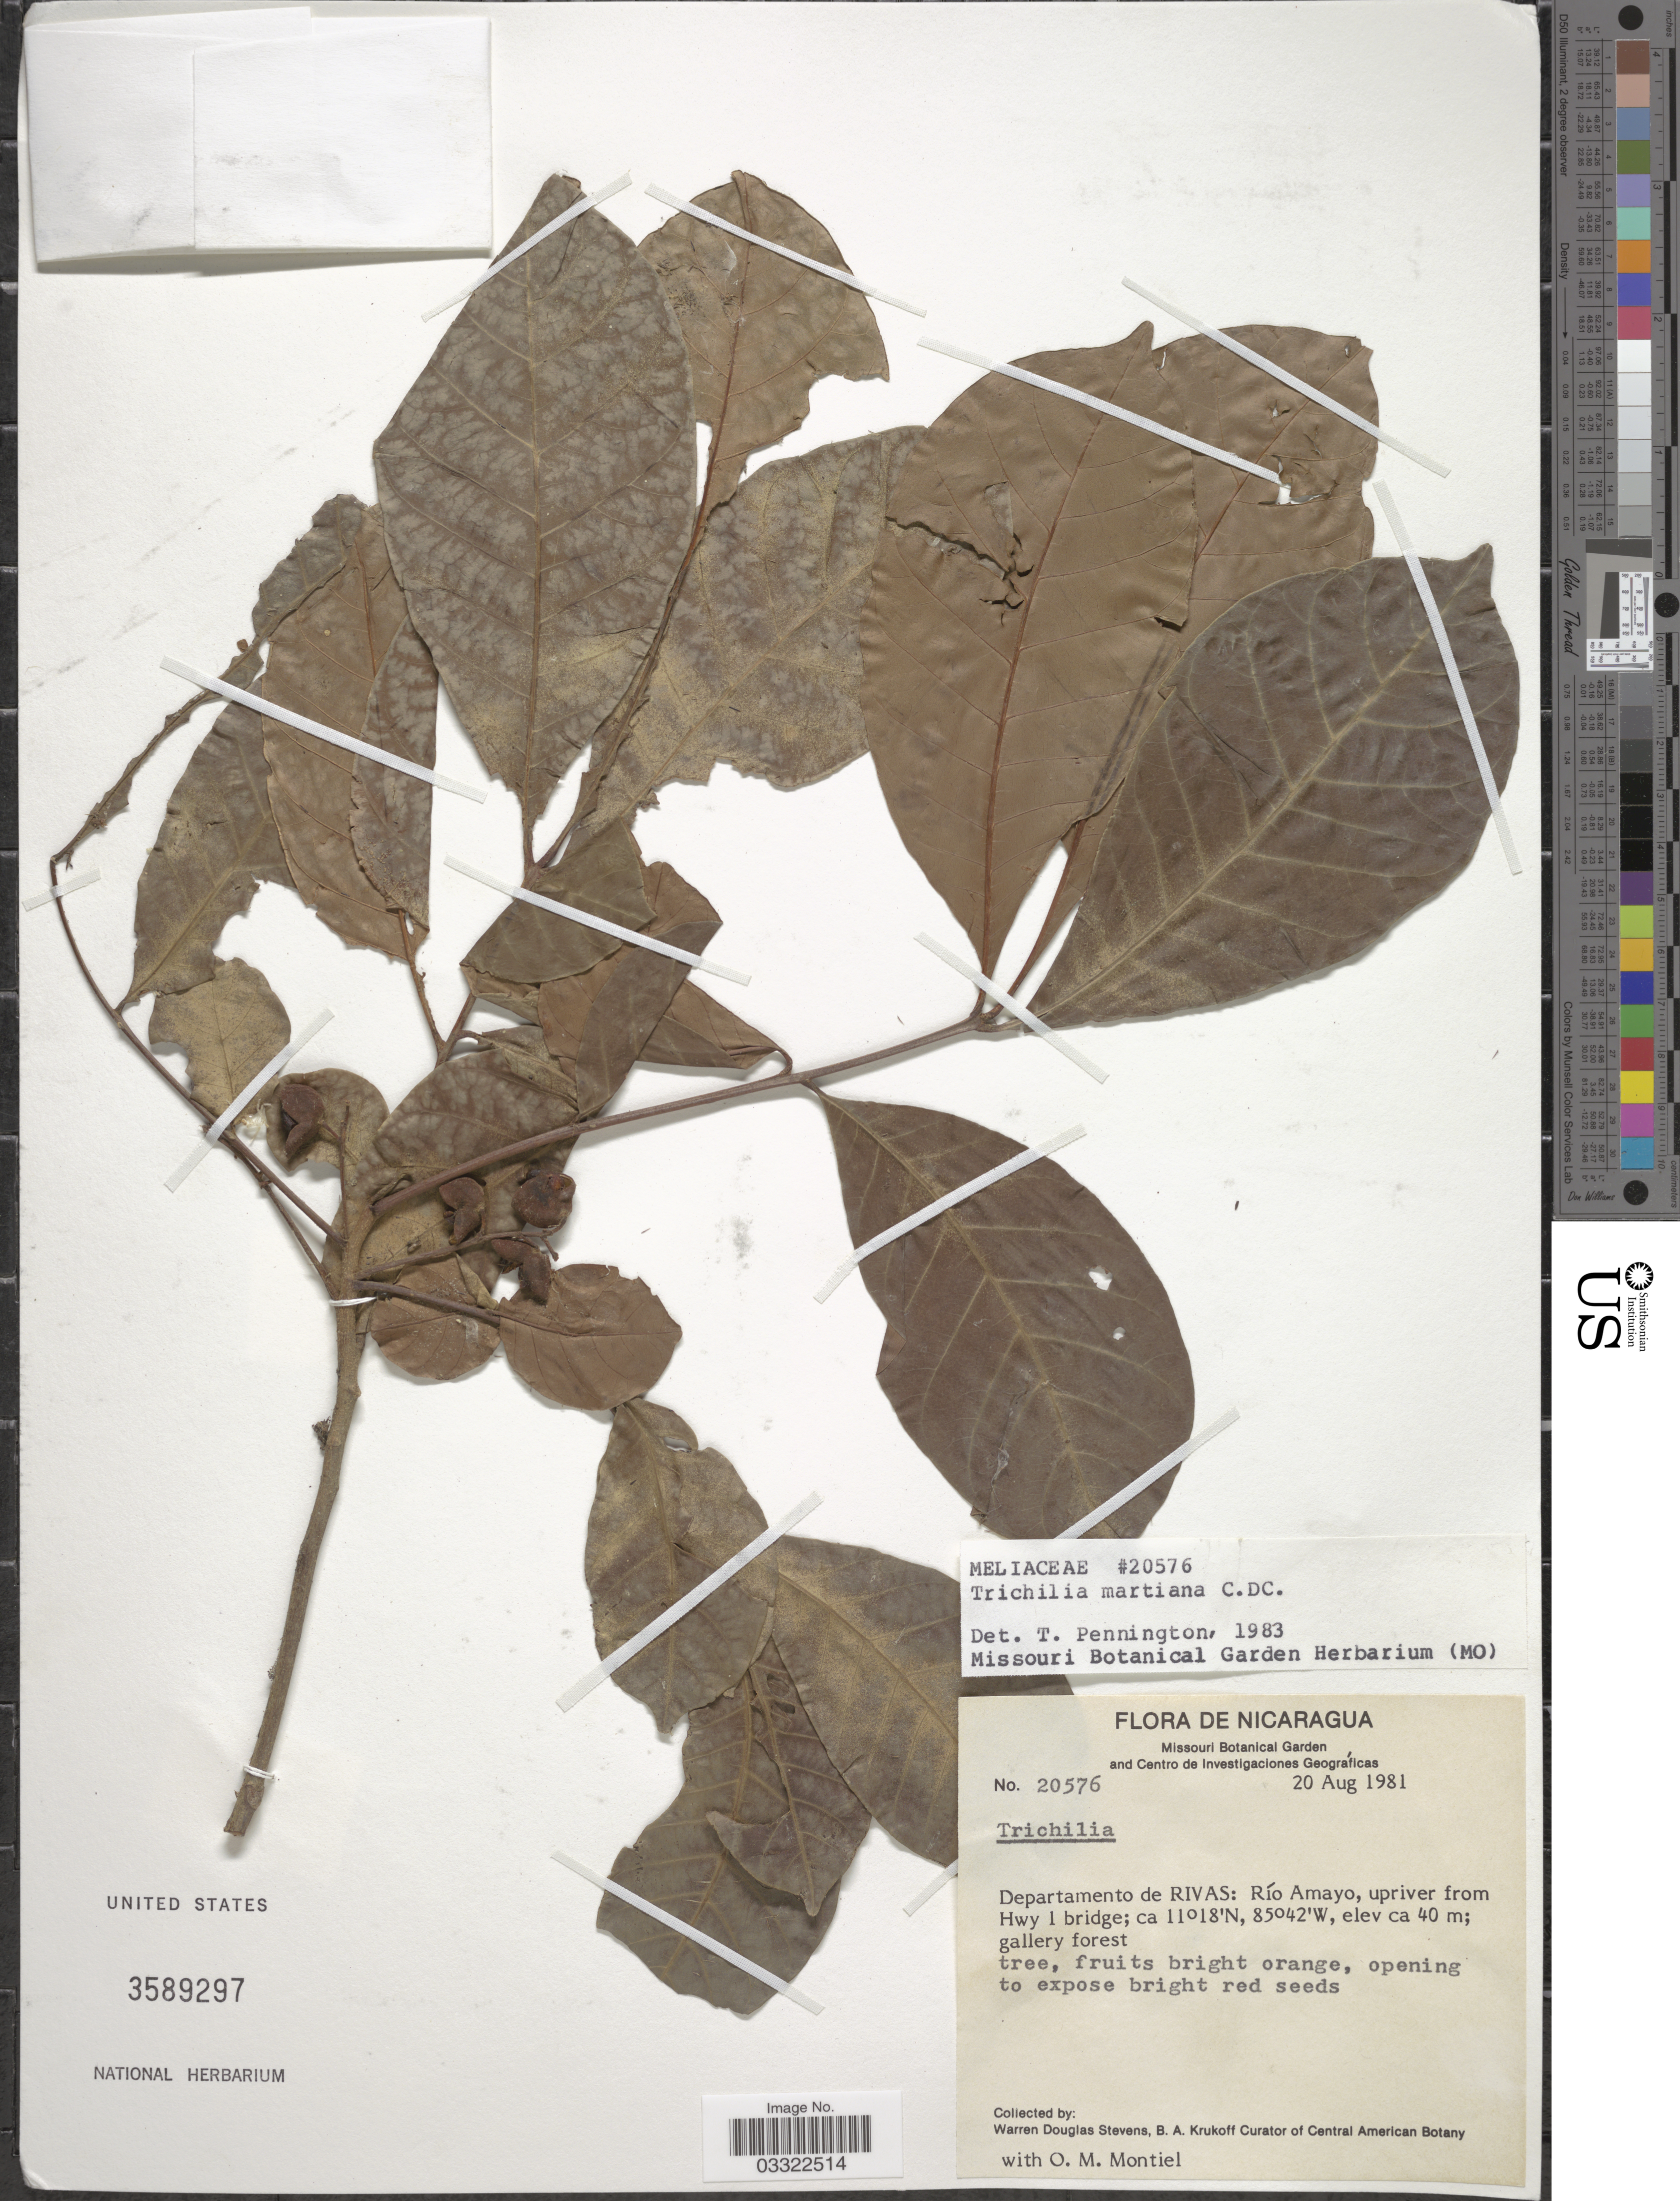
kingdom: Plantae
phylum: Tracheophyta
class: Magnoliopsida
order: Sapindales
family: Meliaceae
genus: Trichilia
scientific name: Trichilia martiana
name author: C. DC.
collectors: W. D. Stevens, B. A. Krukoff & O. Montiel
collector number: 20576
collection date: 1981-08-20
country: Nicaragua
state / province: Rivas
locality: Departamento de Rivas: Río Amayo, upriver from Hwy 1 bridge.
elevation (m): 40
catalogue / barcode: US 3589297